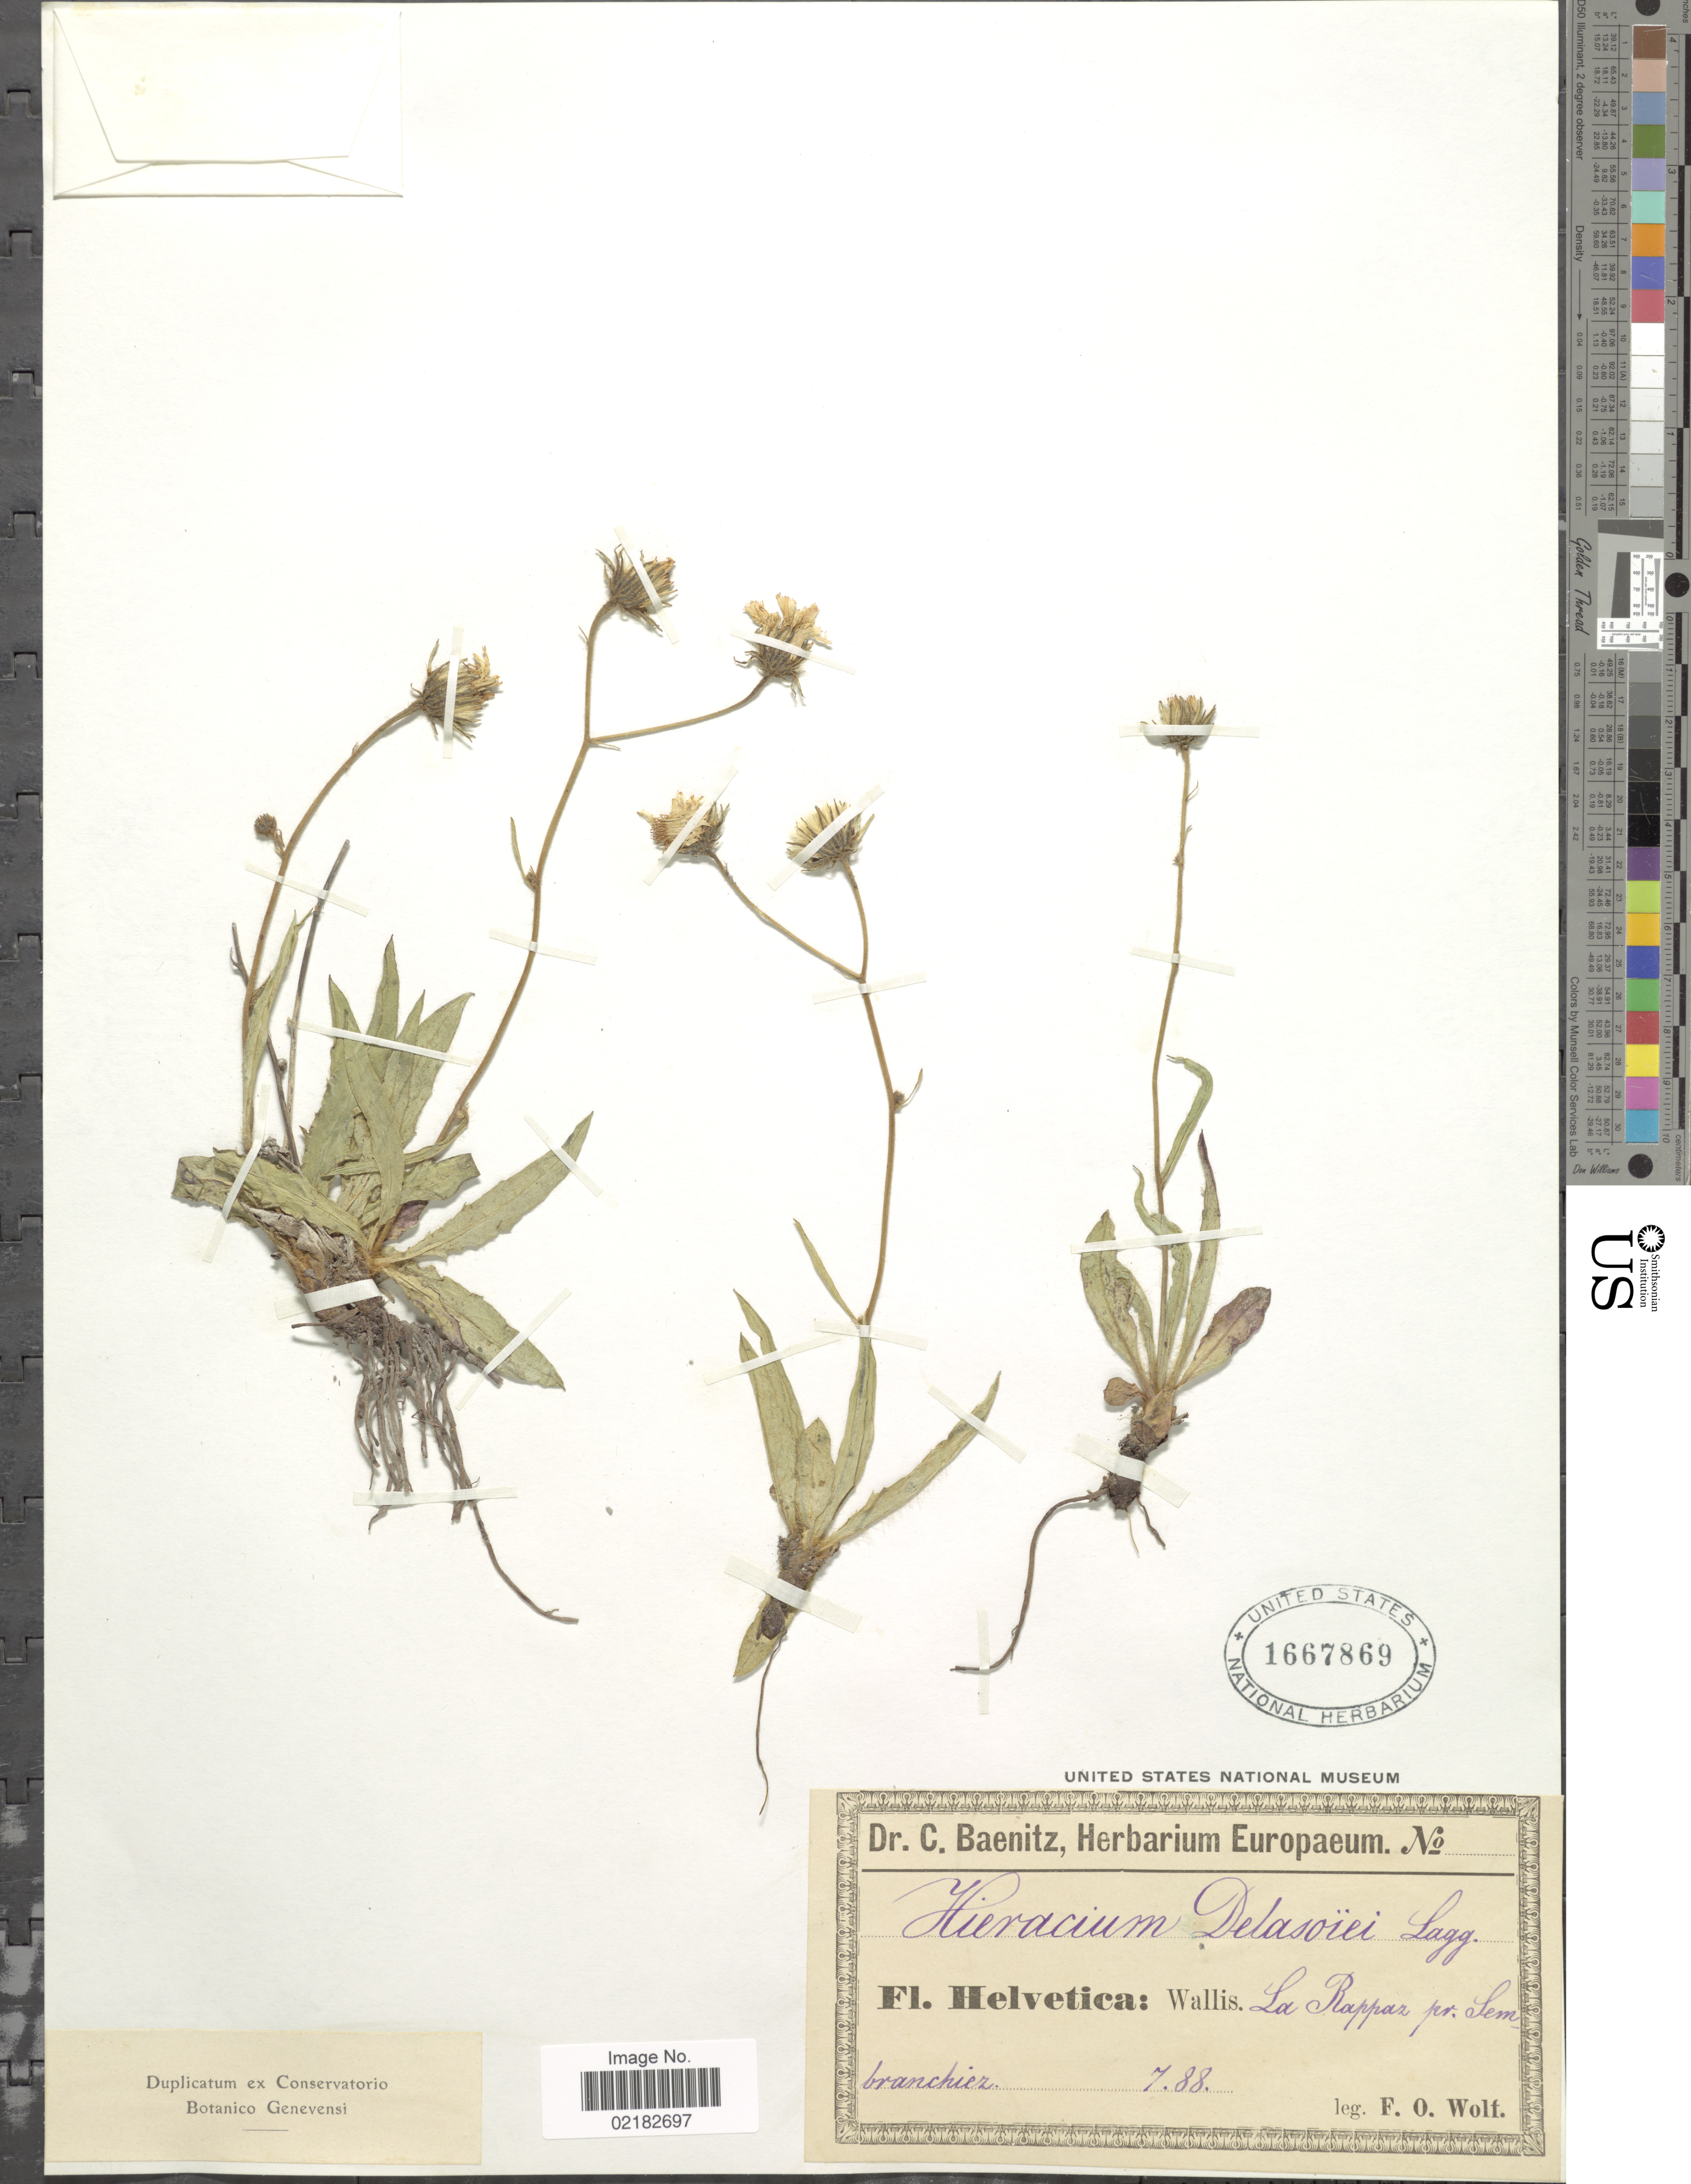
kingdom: Plantae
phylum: Tracheophyta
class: Magnoliopsida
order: Asterales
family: Asteraceae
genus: Hieracium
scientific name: Hieracium chondrillifolium subsp. delasoiei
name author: (De la Soie) Zahn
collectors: F. Wolf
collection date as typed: Transcribed d/m/y: /7/88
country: Switzerland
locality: Helvetica. Wallis. La Rappaz pr. Sembranchiez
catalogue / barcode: US 1667869